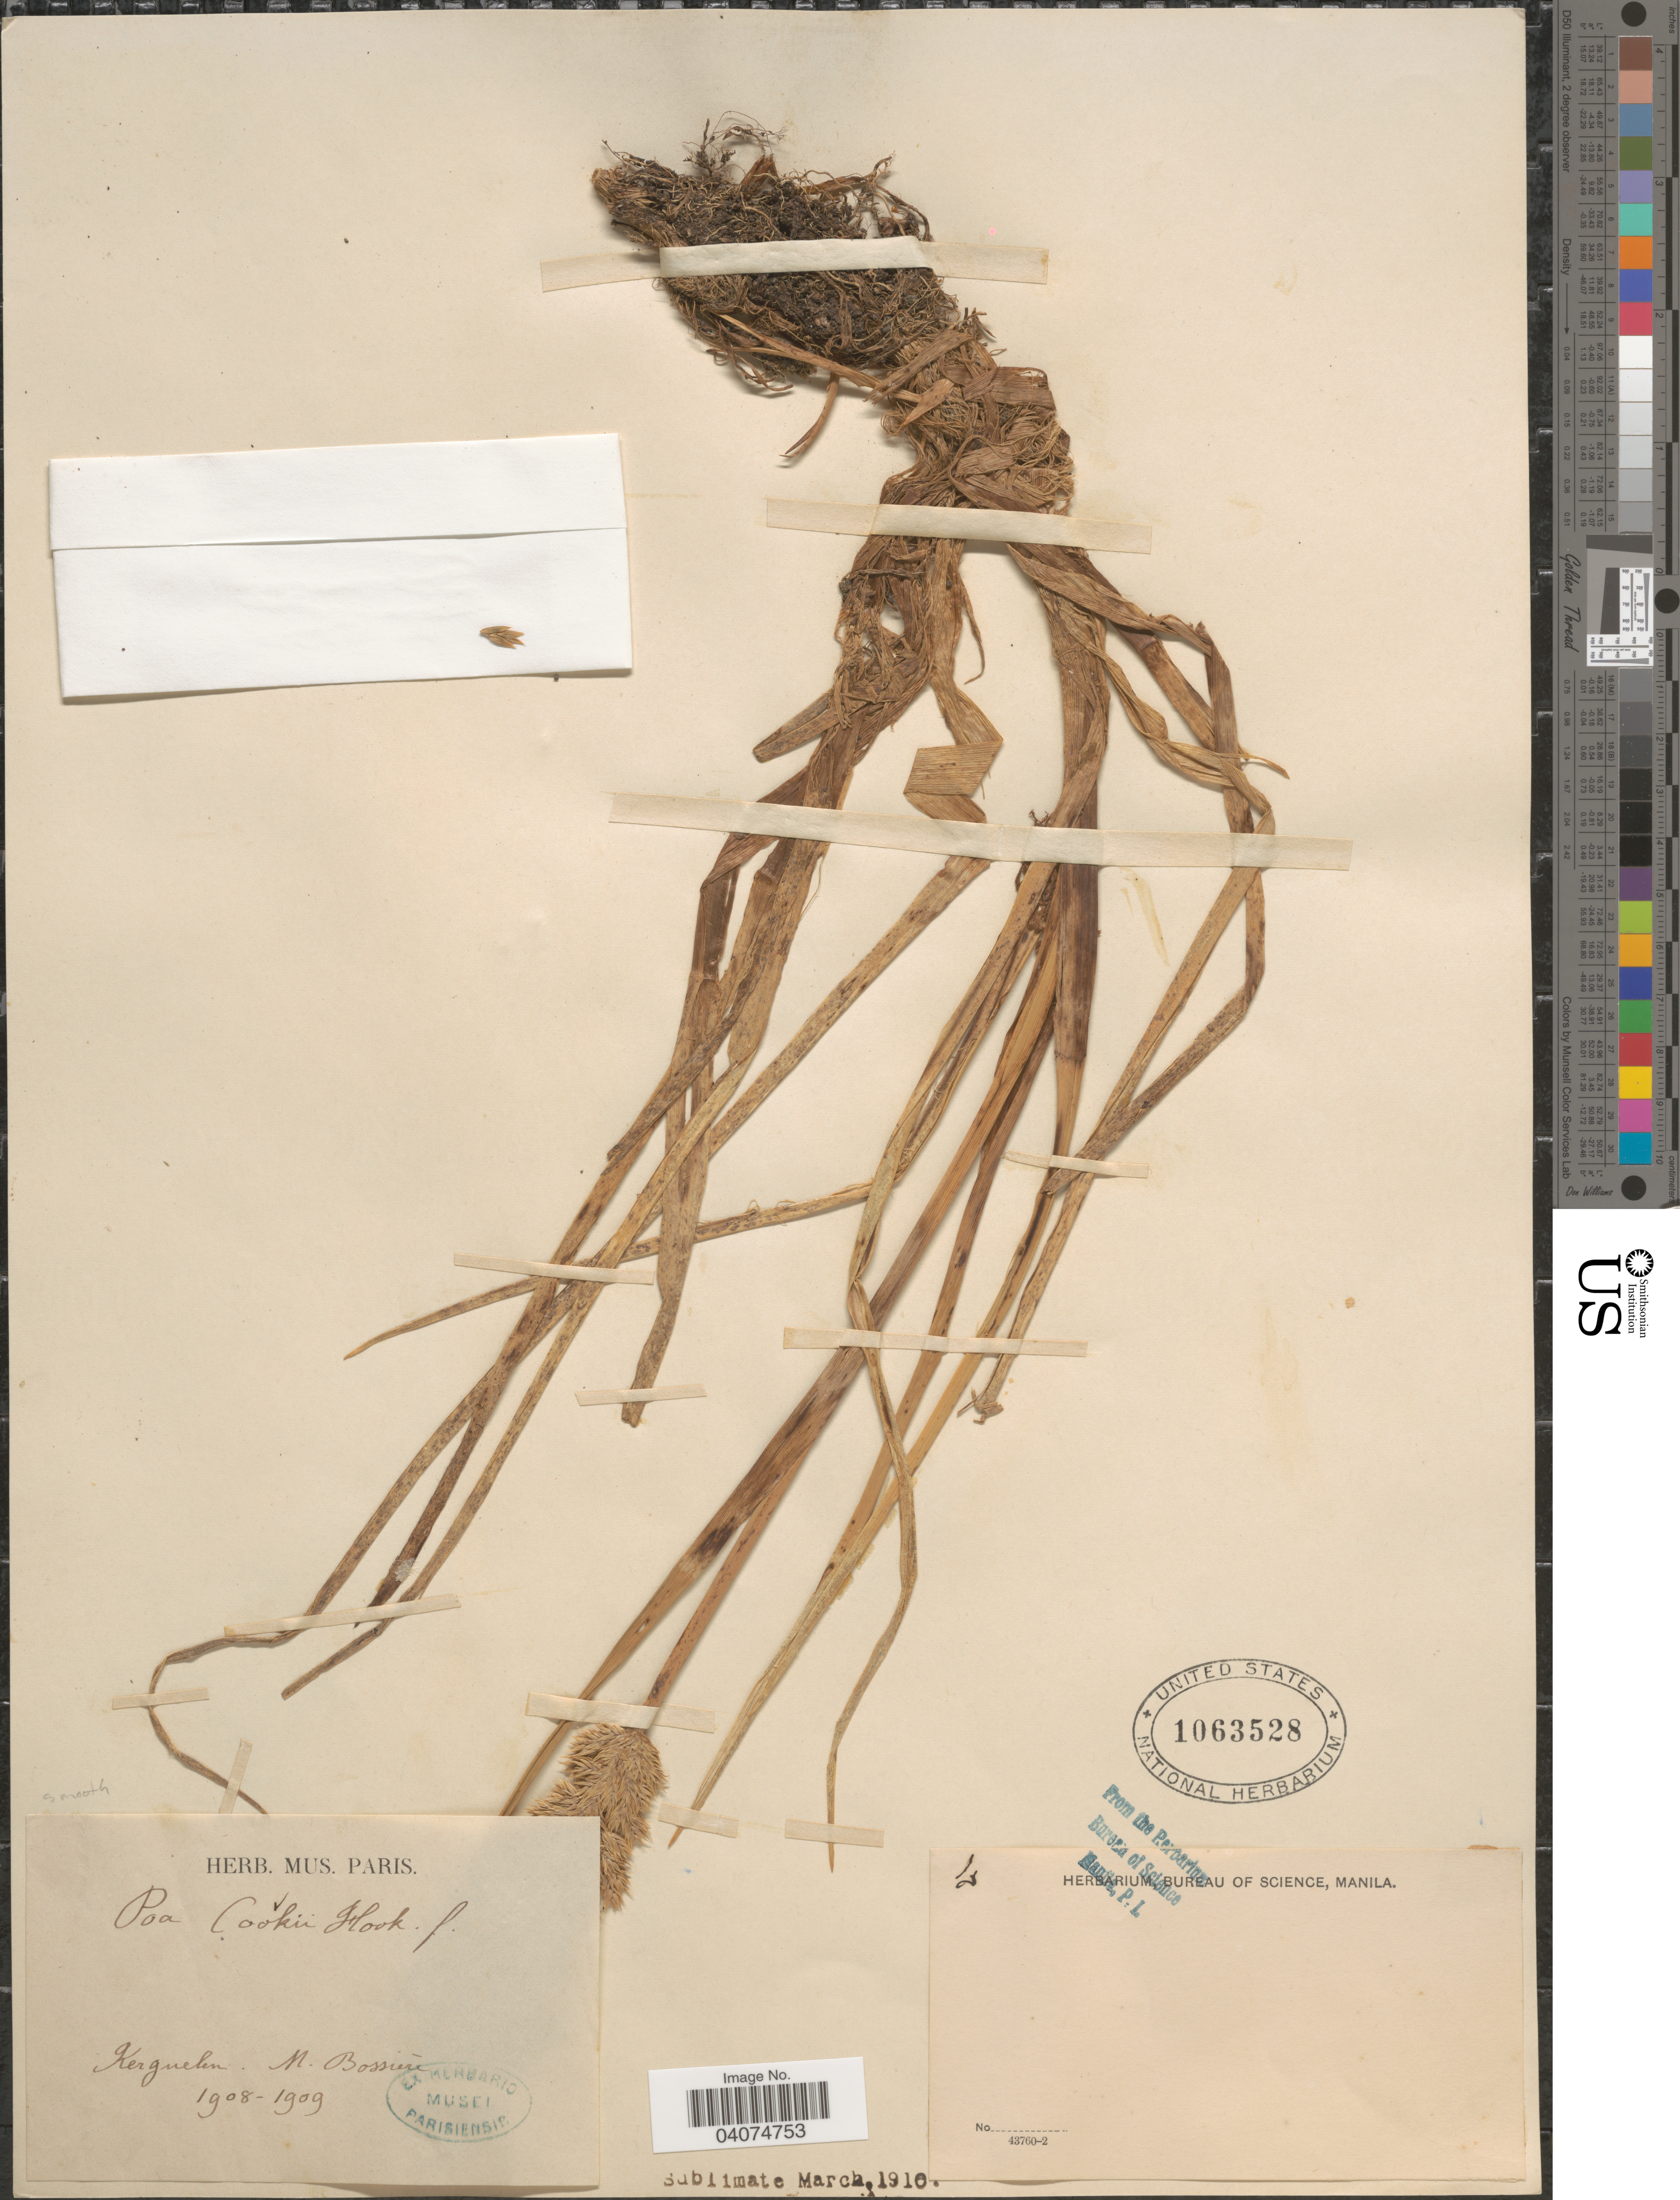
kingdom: Plantae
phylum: Tracheophyta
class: Liliopsida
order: Poales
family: Poaceae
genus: Poa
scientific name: Poa cookii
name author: (Hook. f.) Hook. f.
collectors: M. Bossière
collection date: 1908/1909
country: French Southern Territories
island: Kerguelen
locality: Kerguelen.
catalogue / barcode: US 1063528